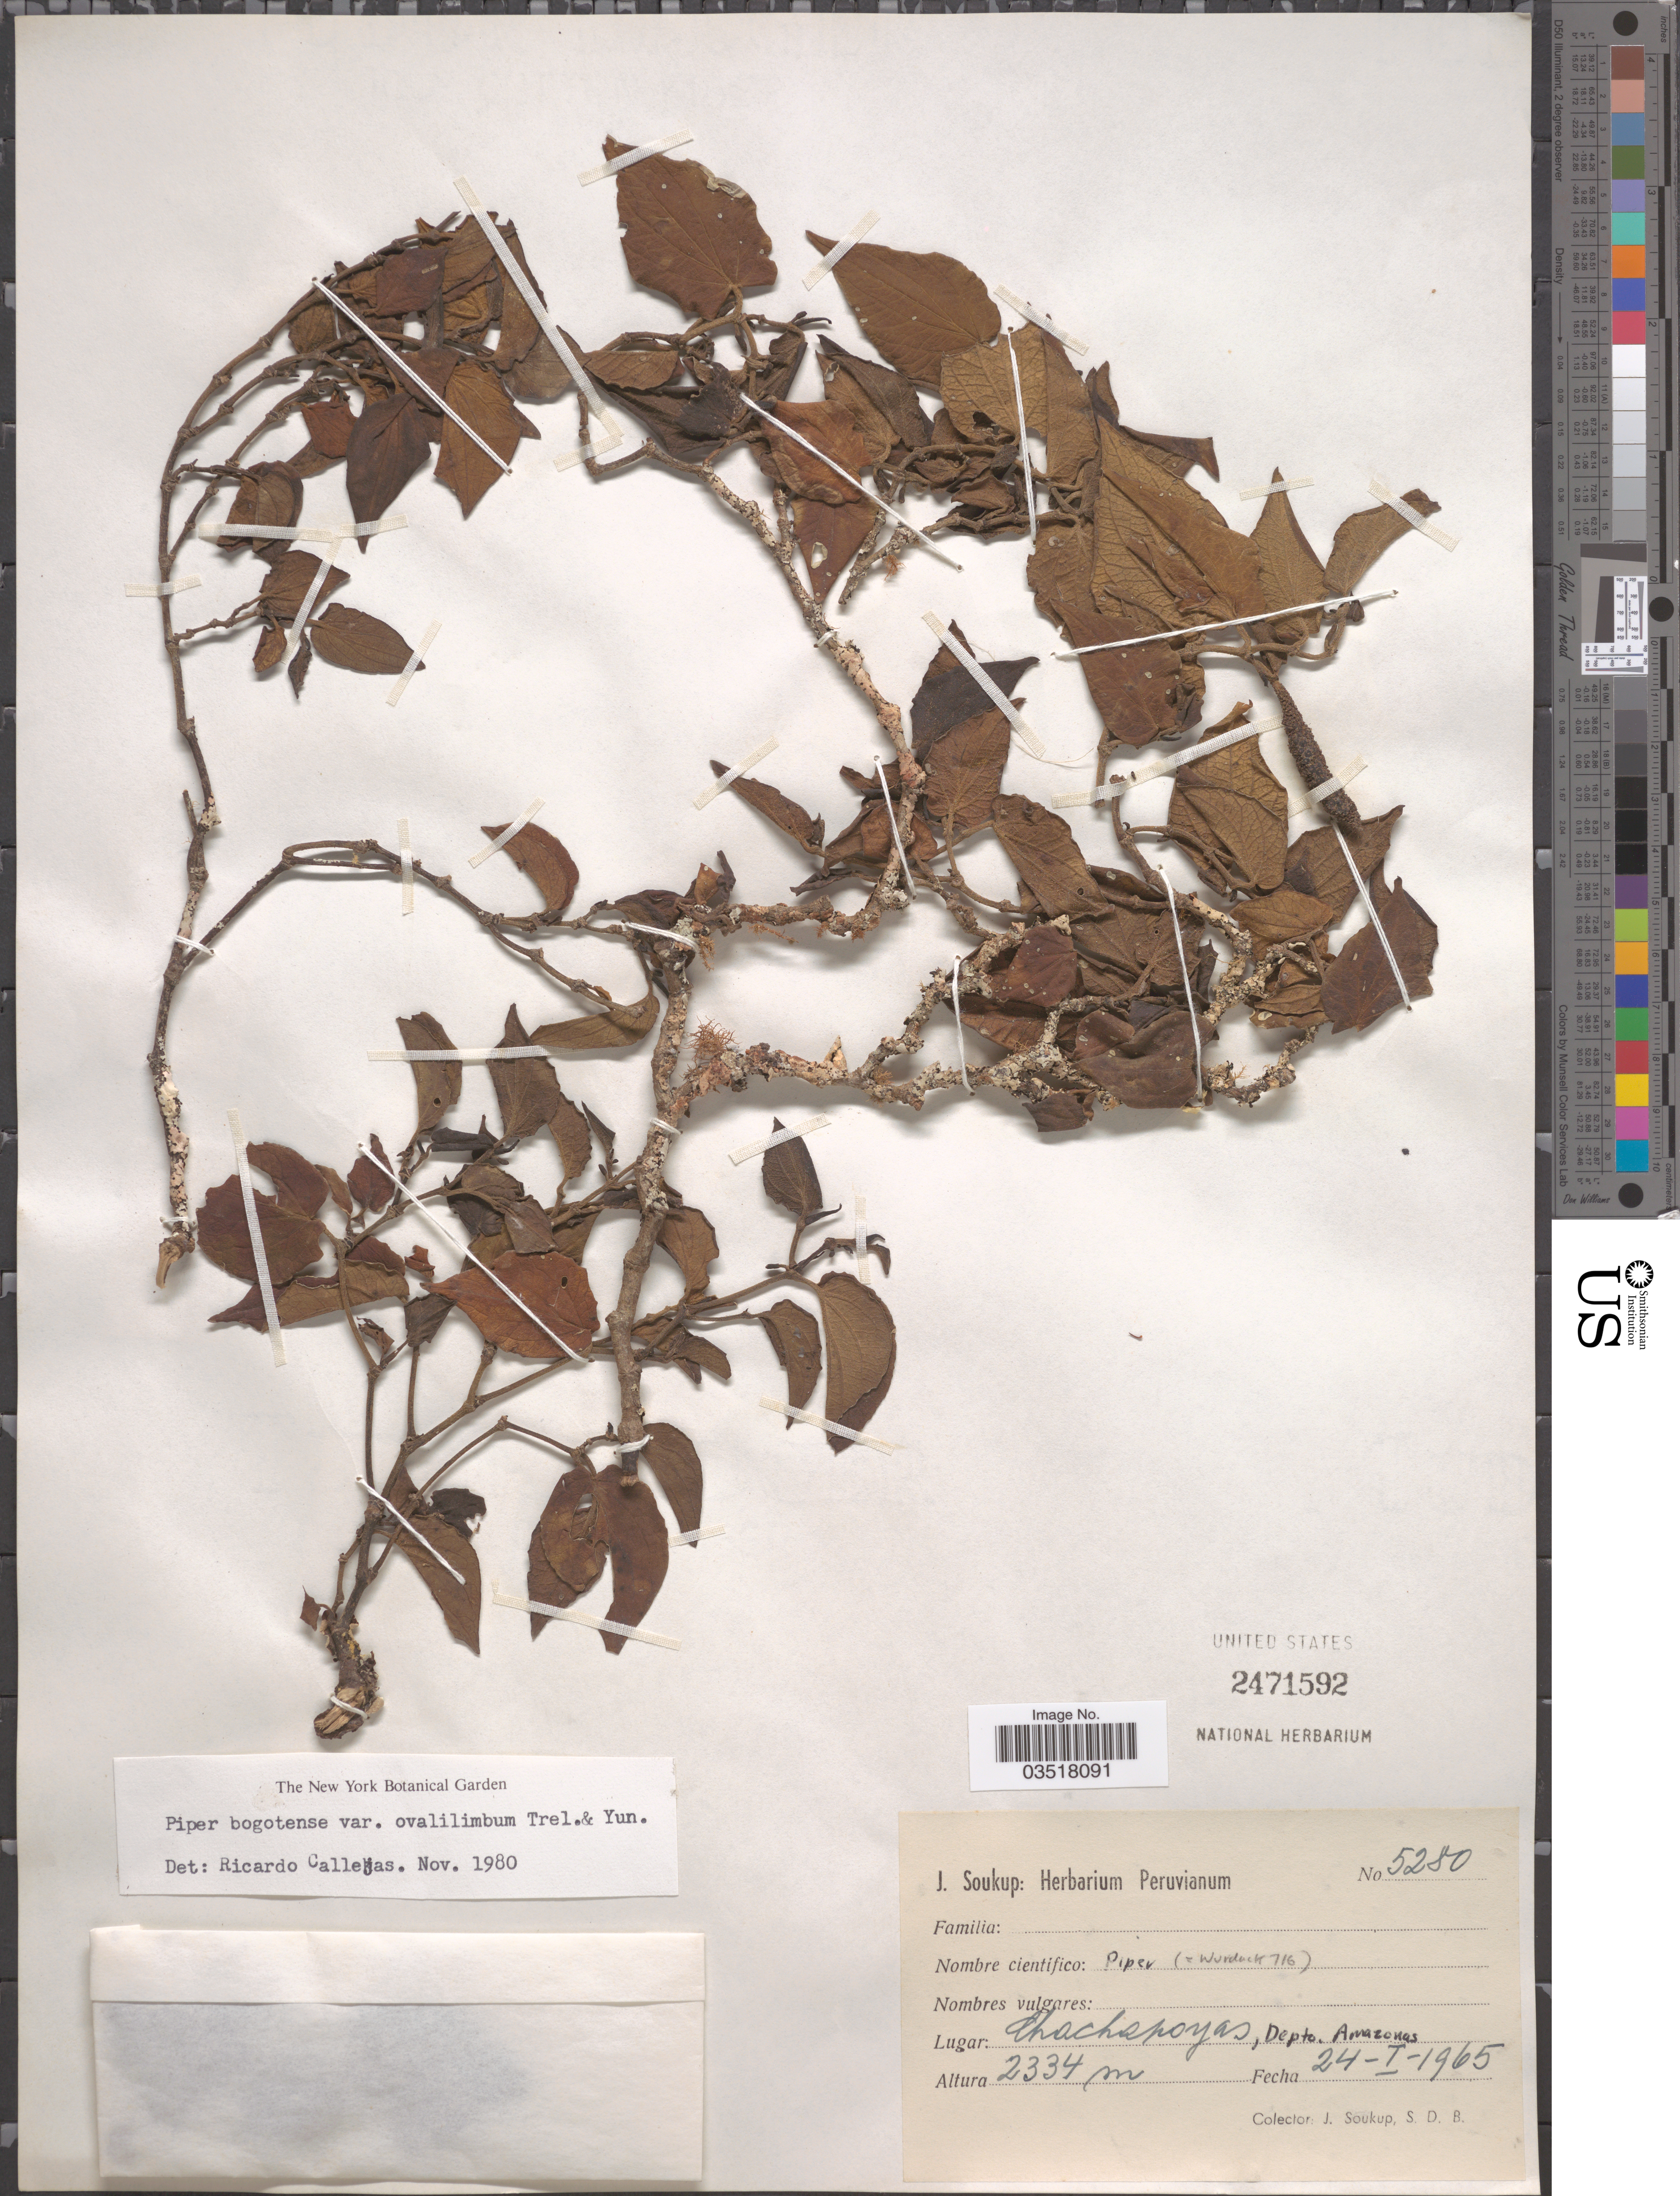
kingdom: Plantae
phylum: Tracheophyta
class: Magnoliopsida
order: Piperales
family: Piperaceae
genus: Piper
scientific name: Piper bogotense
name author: C. DC.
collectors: J. Soukup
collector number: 5280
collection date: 1965-01-24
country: Peru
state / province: Amazonas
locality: Chachapoyas, Depto. Amazonas.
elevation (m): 2334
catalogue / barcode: US 2471592